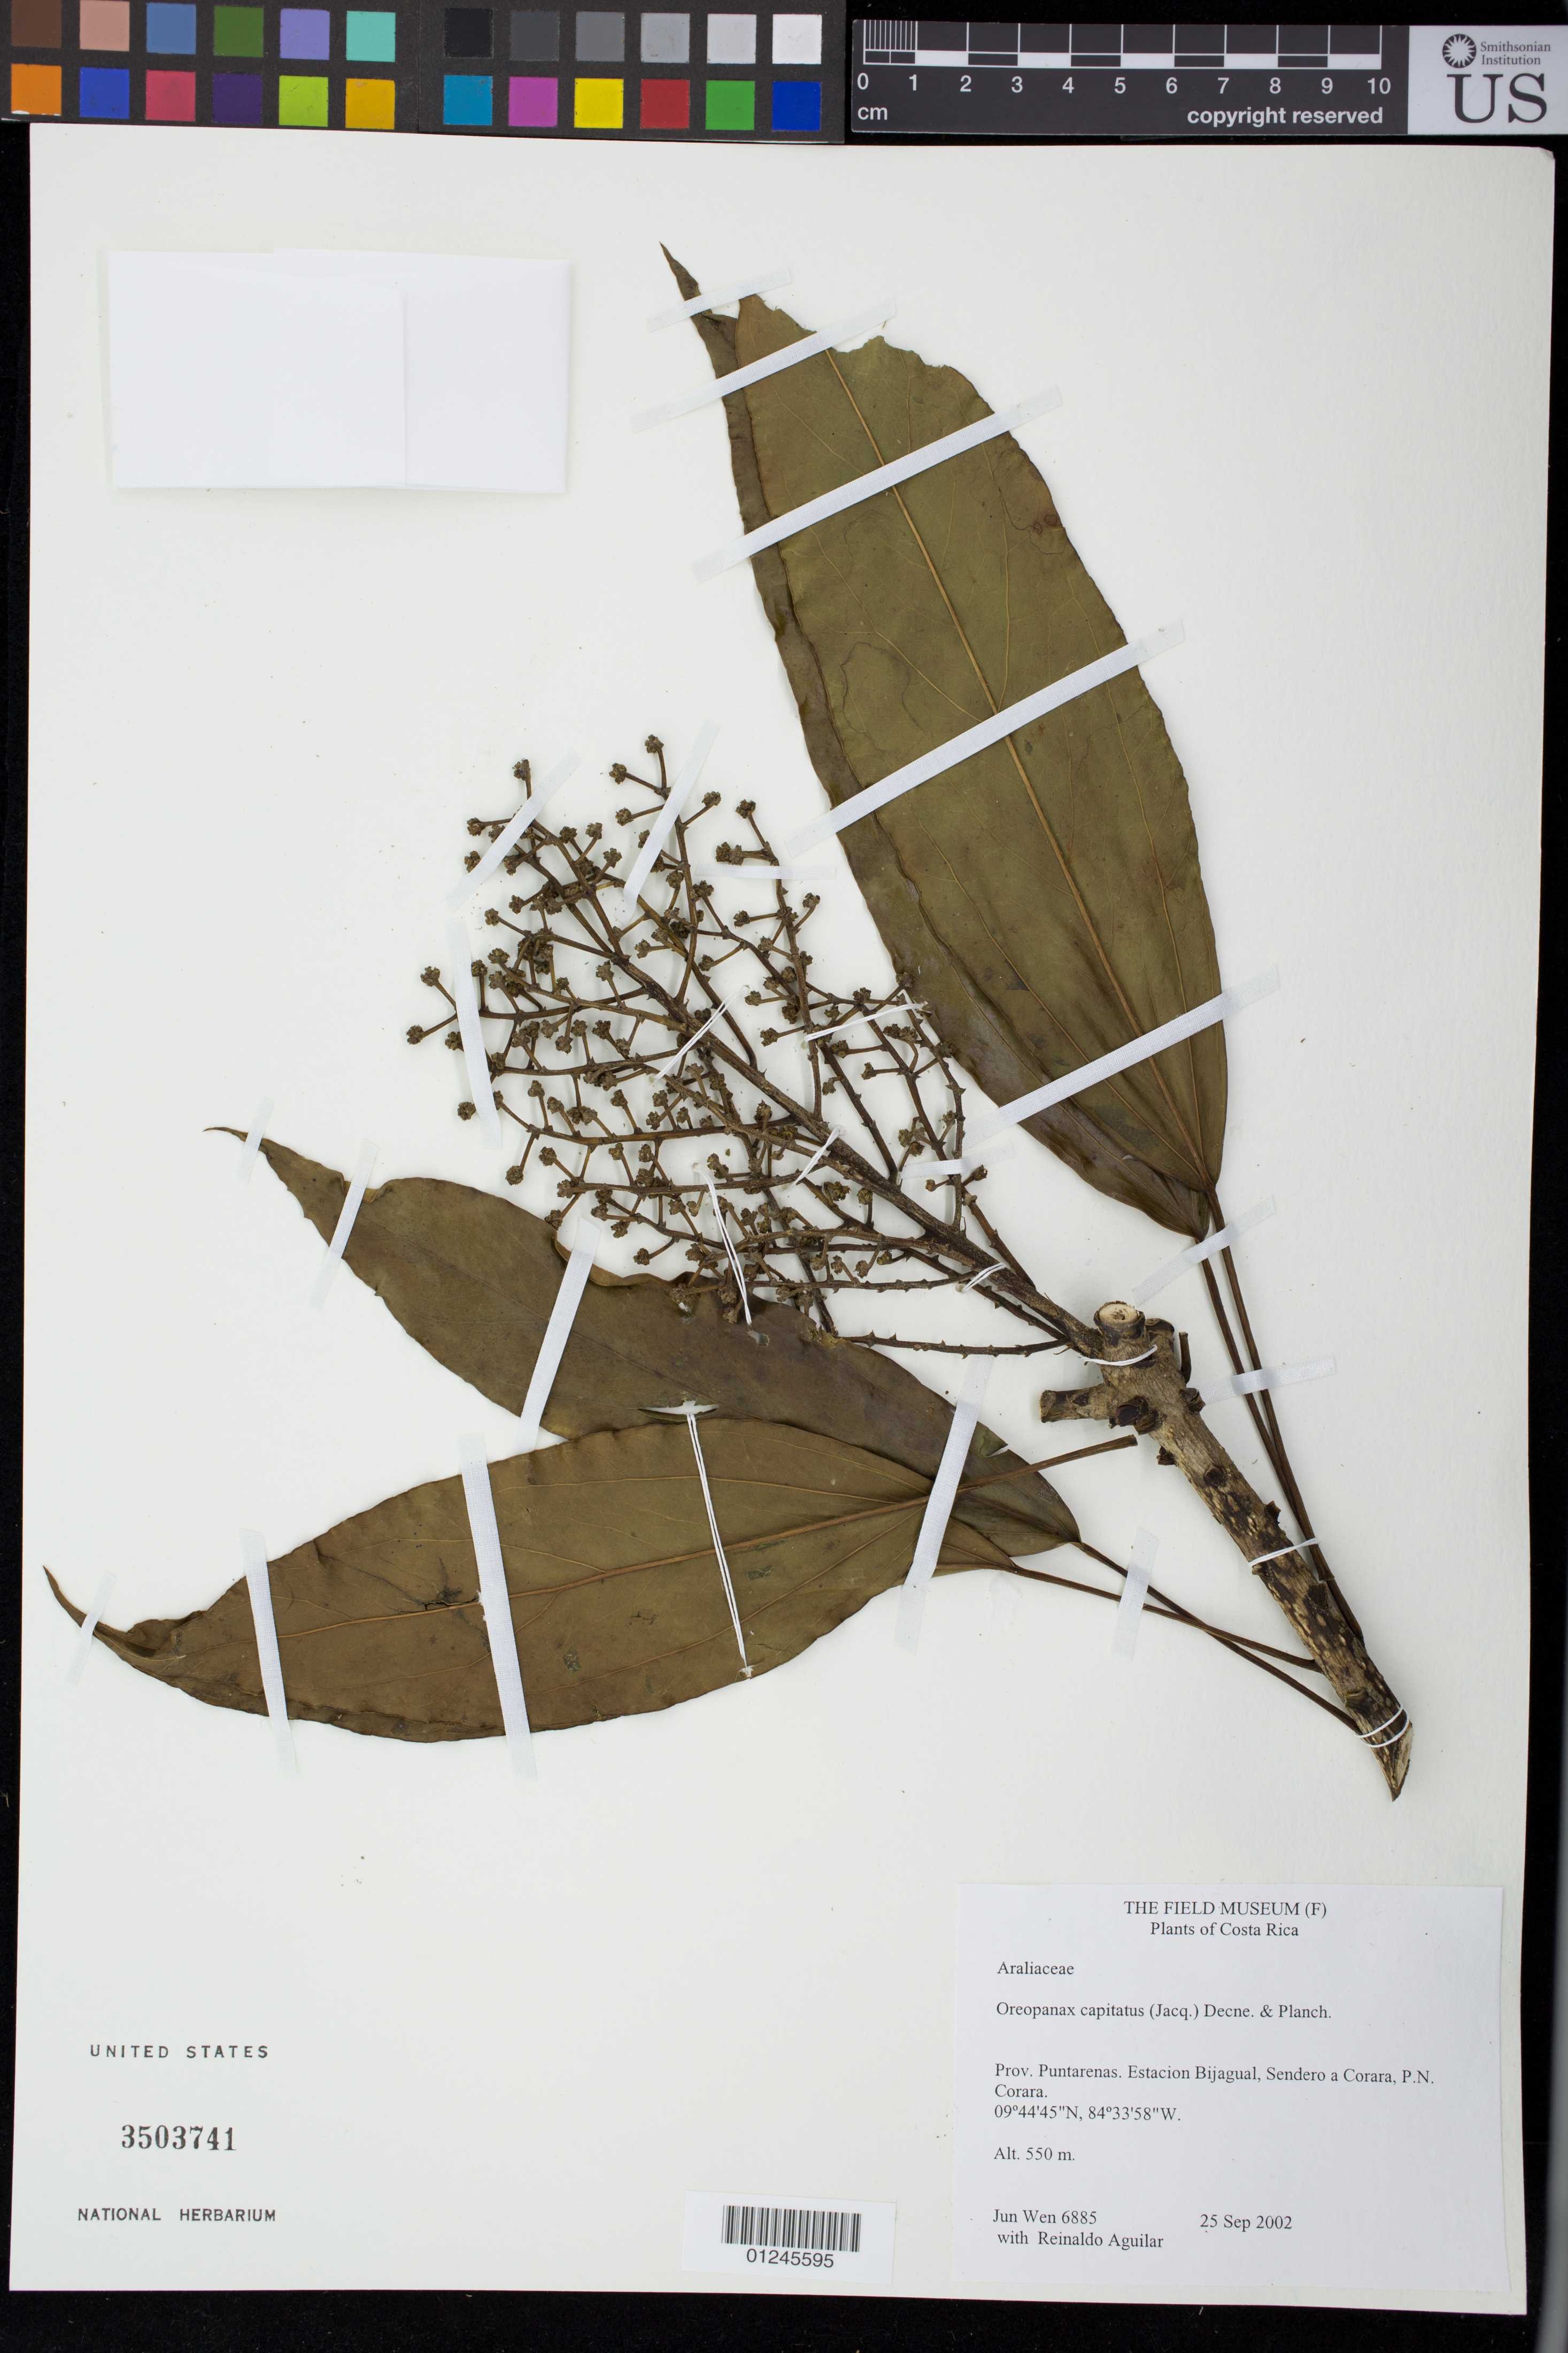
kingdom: Plantae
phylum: Tracheophyta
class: Magnoliopsida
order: Apiales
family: Araliaceae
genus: Oreopanax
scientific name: Oreopanax capitatus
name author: (Jacq.) Decne. & Planch.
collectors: J. Wen & R. Aguilar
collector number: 6885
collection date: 2002-09-25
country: Costa Rica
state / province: Puntarenas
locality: Estacion Bijagual, Sendero a Corara, P.N. Corara.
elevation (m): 550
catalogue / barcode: US 3503741